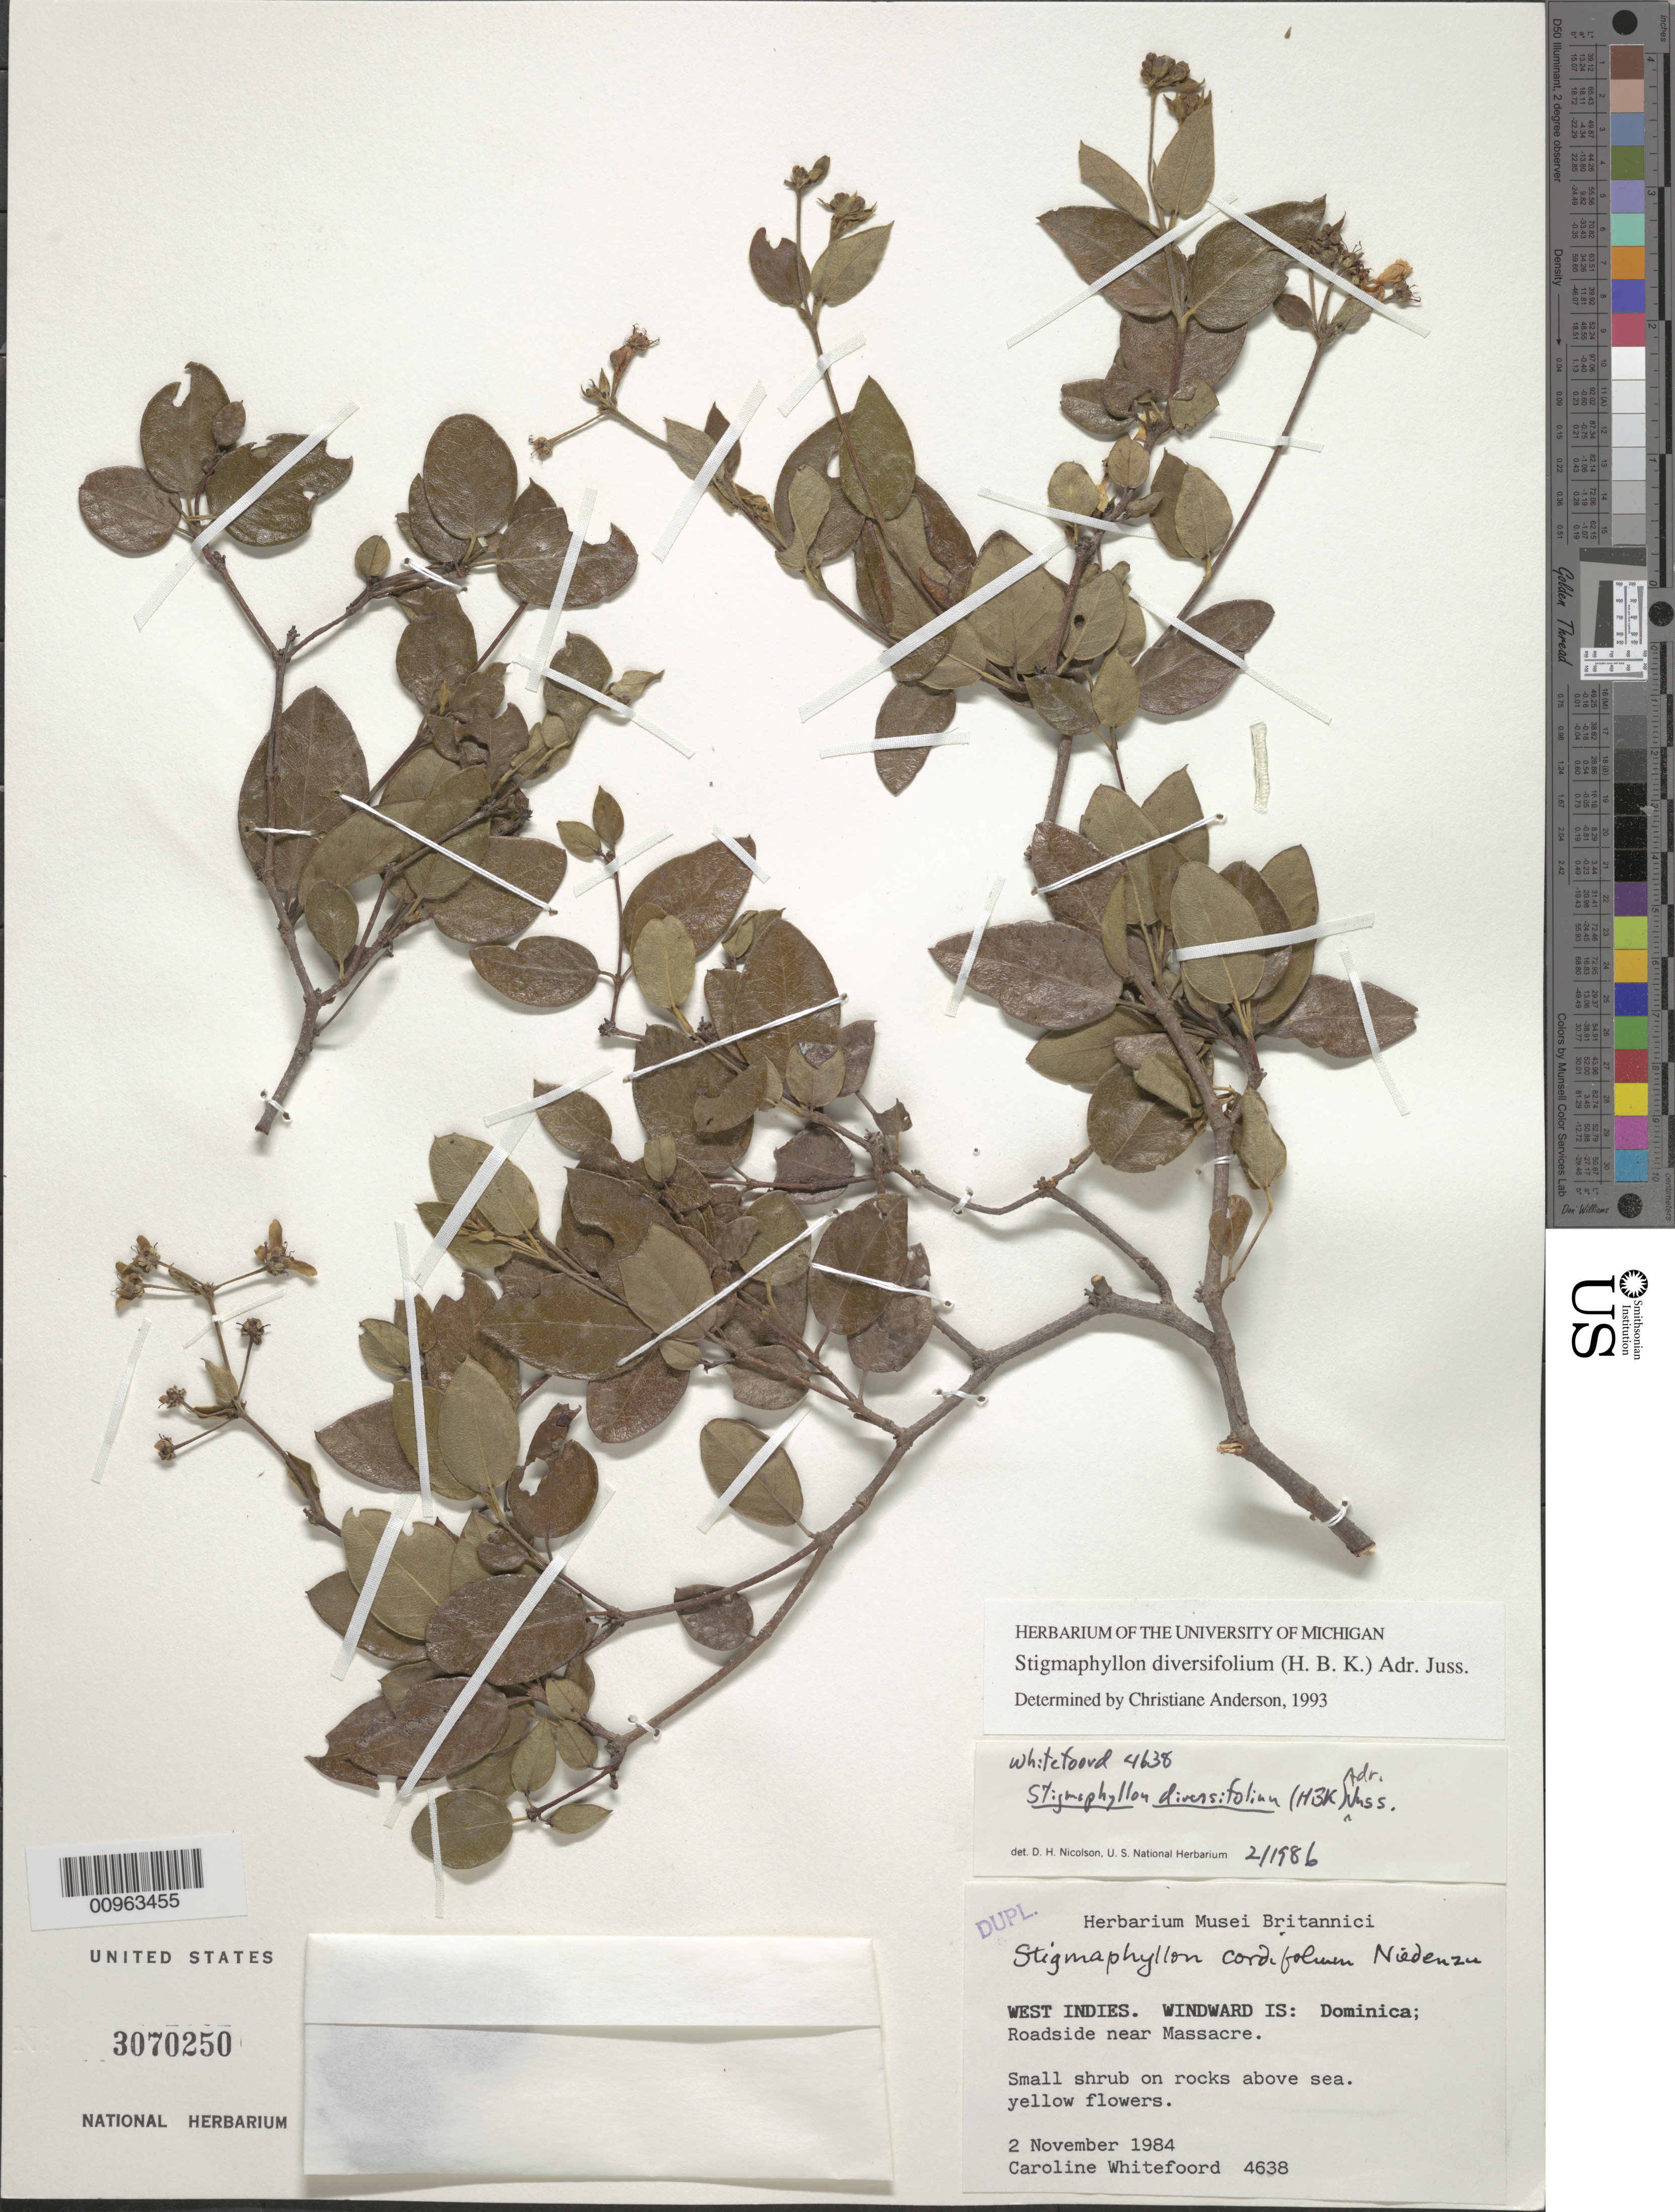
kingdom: Plantae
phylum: Tracheophyta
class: Magnoliopsida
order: Malpighiales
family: Malpighiaceae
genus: Stigmaphyllon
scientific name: Stigmaphyllon diversifolium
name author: (Kunth) A. Juss.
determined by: Anderson, C.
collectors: C. Whitefoord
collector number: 4638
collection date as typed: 02 Nov 1984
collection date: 1984-11-02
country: Dominica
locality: Roadside near Massacre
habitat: On rocks above sea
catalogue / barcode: US 3070250